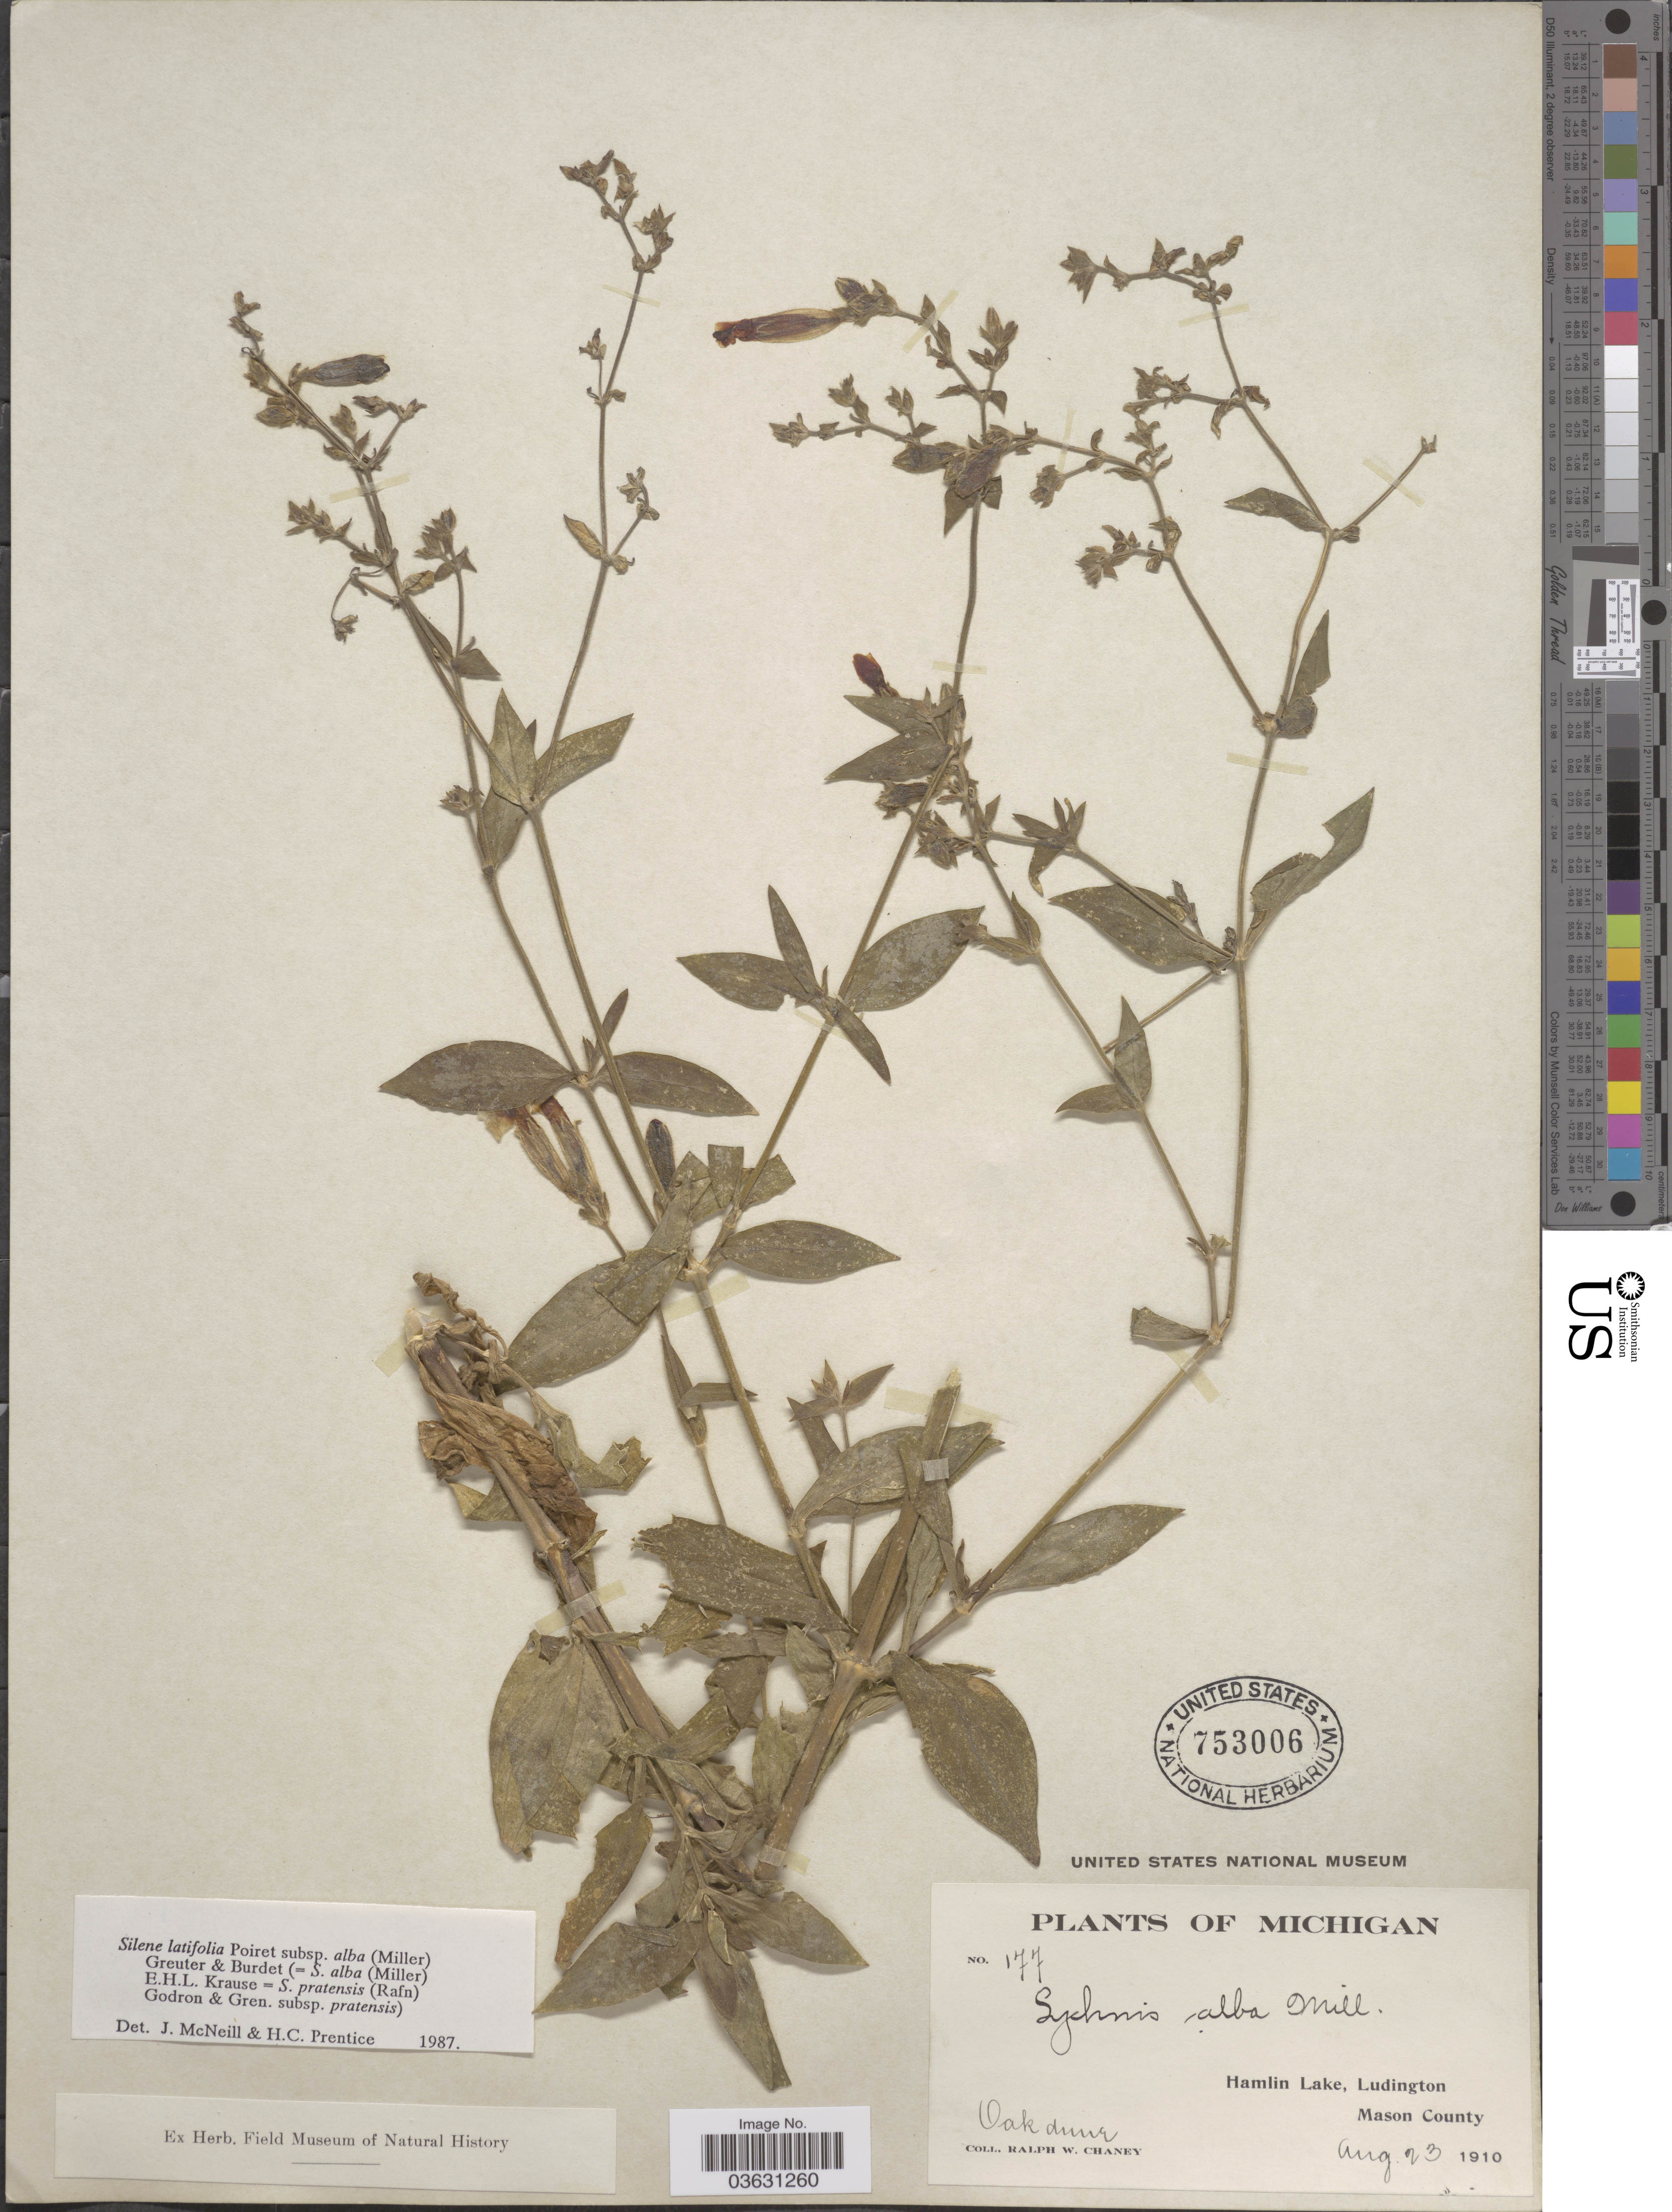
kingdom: Plantae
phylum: Tracheophyta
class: Magnoliopsida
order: Caryophyllales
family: Caryophyllaceae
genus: Silene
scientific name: Silene latifolia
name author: Poir.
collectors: R. Chaney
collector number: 177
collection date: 1910-08-23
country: United States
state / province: Michigan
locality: Hamlin Lake, Ludington. Mason County.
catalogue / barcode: US 753006